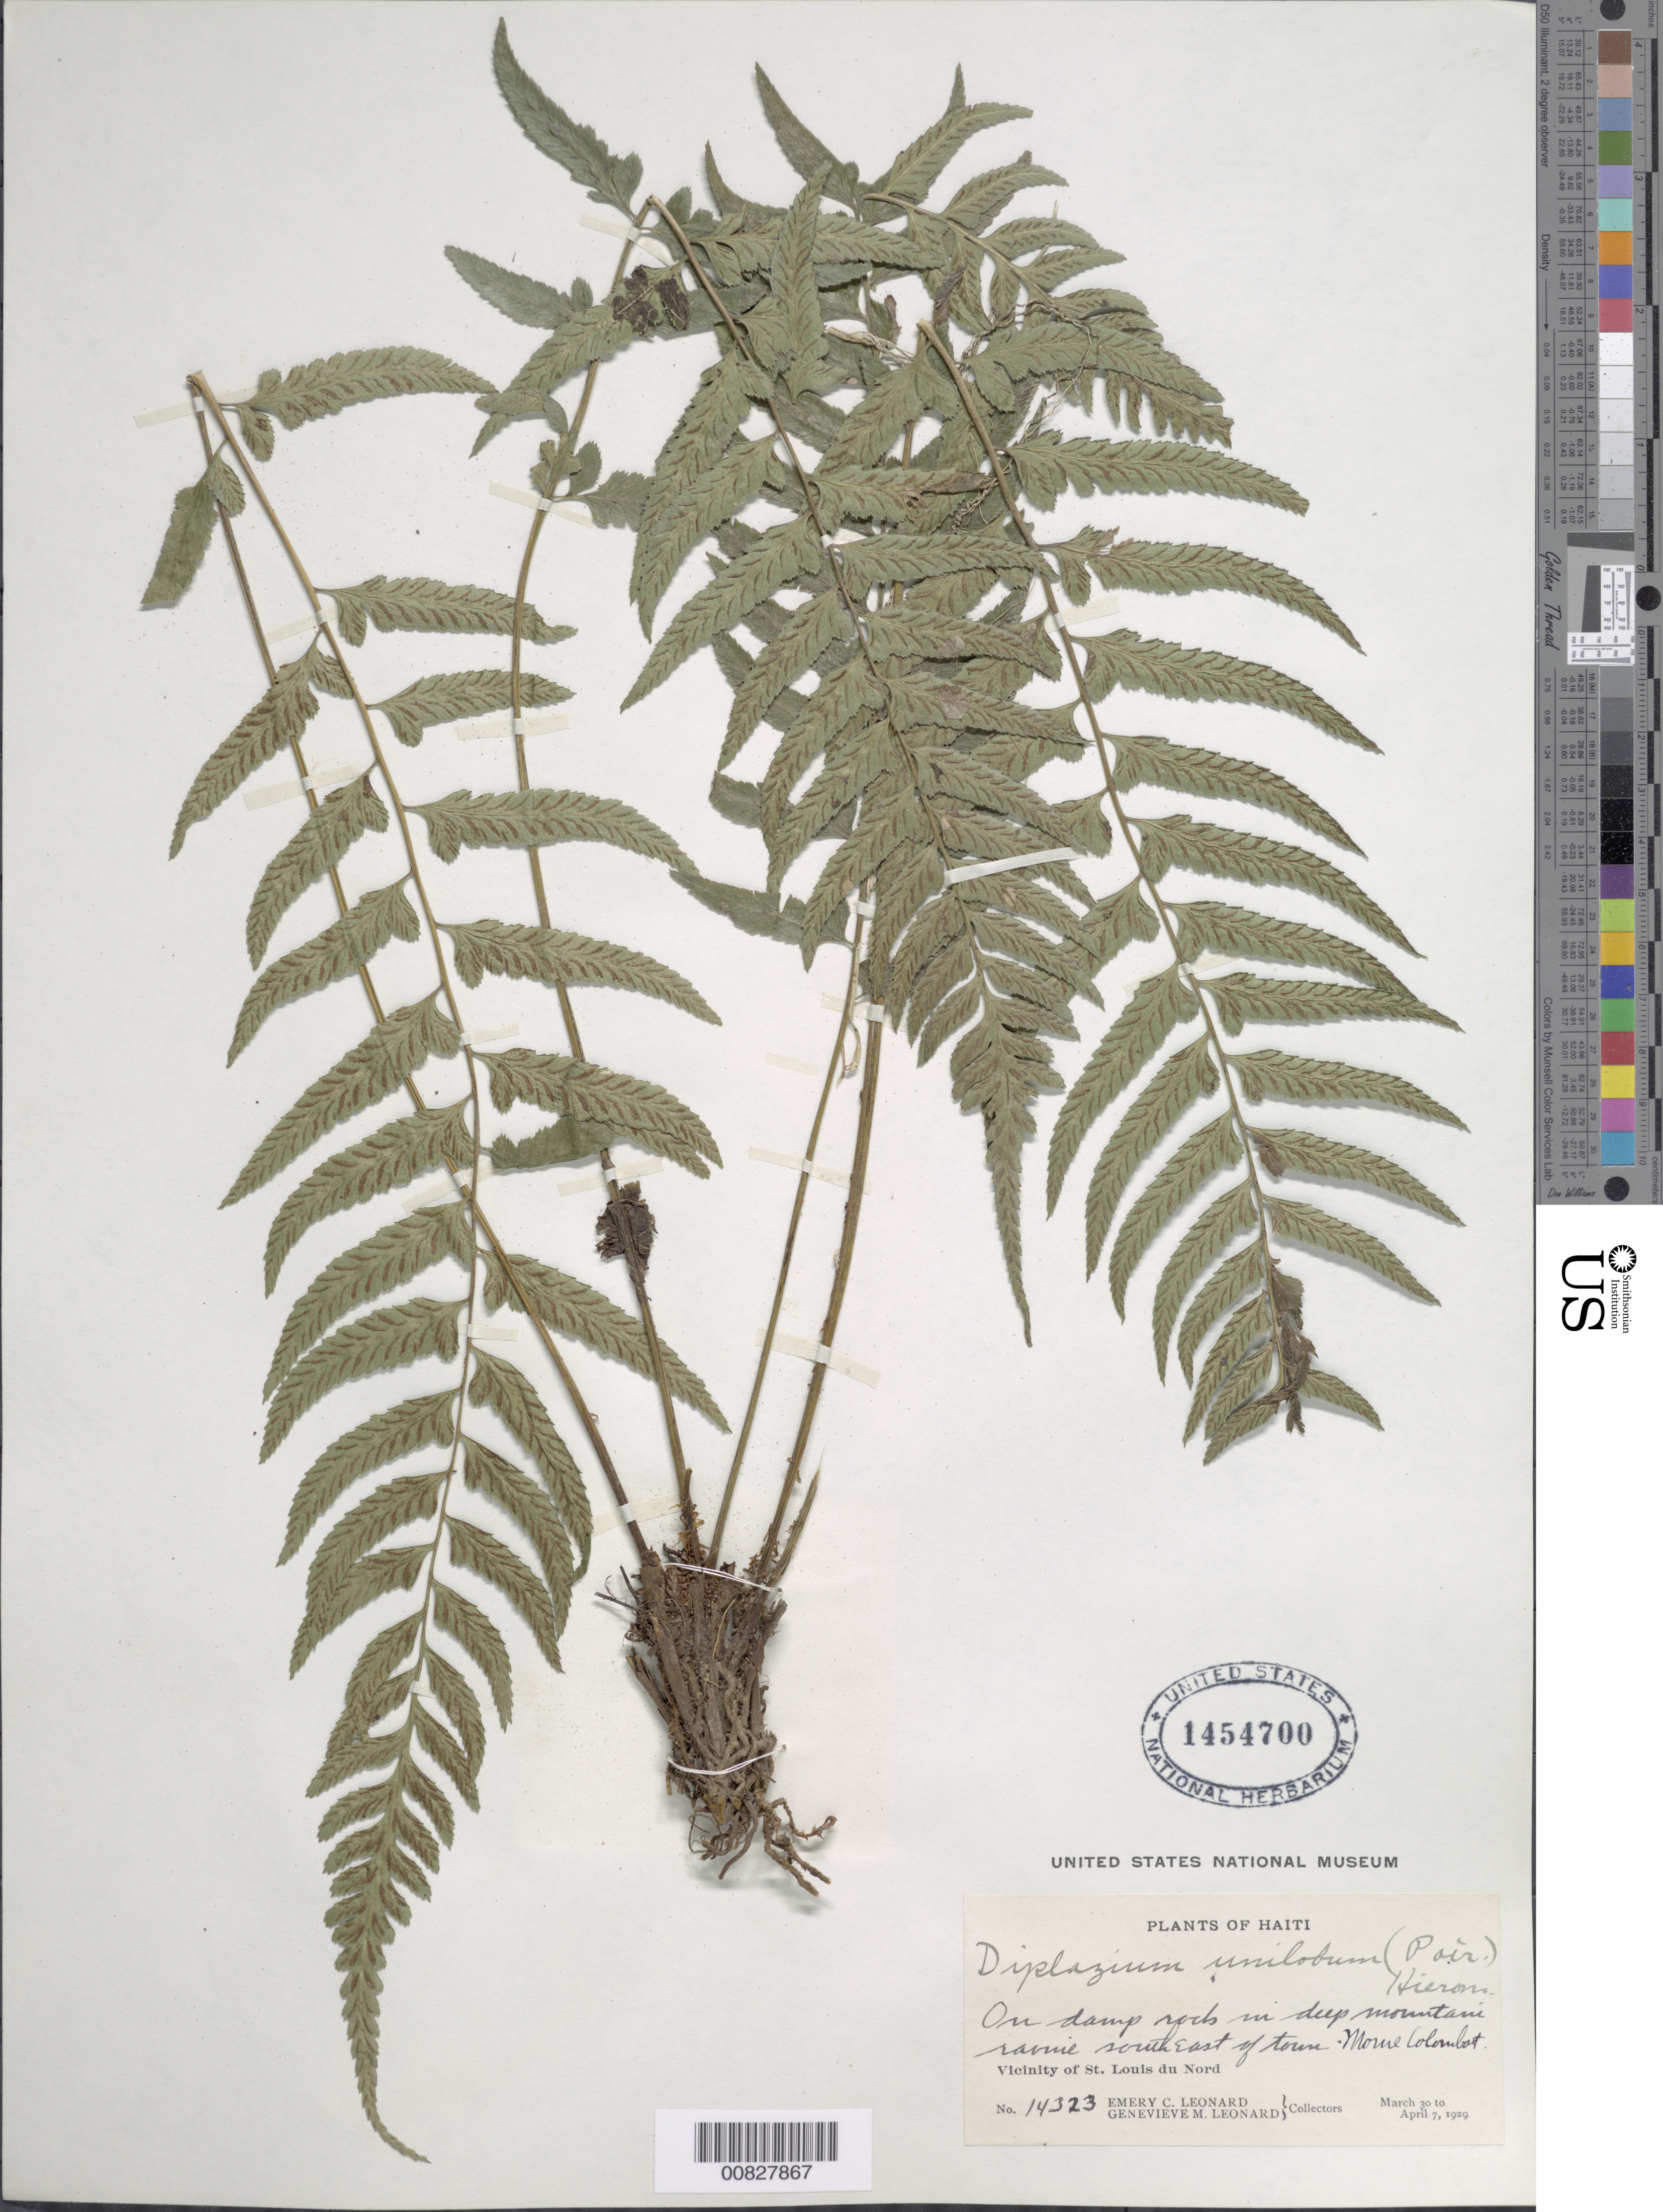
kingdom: Plantae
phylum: Tracheophyta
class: Polypodiopsida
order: Polypodiales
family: Athyriaceae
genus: Diplazium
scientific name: Diplazium unilobum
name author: (Poir.) Hieron.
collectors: E. C. Leonard & G. M. Leonard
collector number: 14323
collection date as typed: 30 Mar 1929 to 07 Apr 1929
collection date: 1929-03-30/1929-04-07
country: Haiti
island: Hispaniola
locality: St. Louis du Nord, SE of town; Morne Colombot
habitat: Damp rock in deep mountain ravine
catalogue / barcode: US 1454700